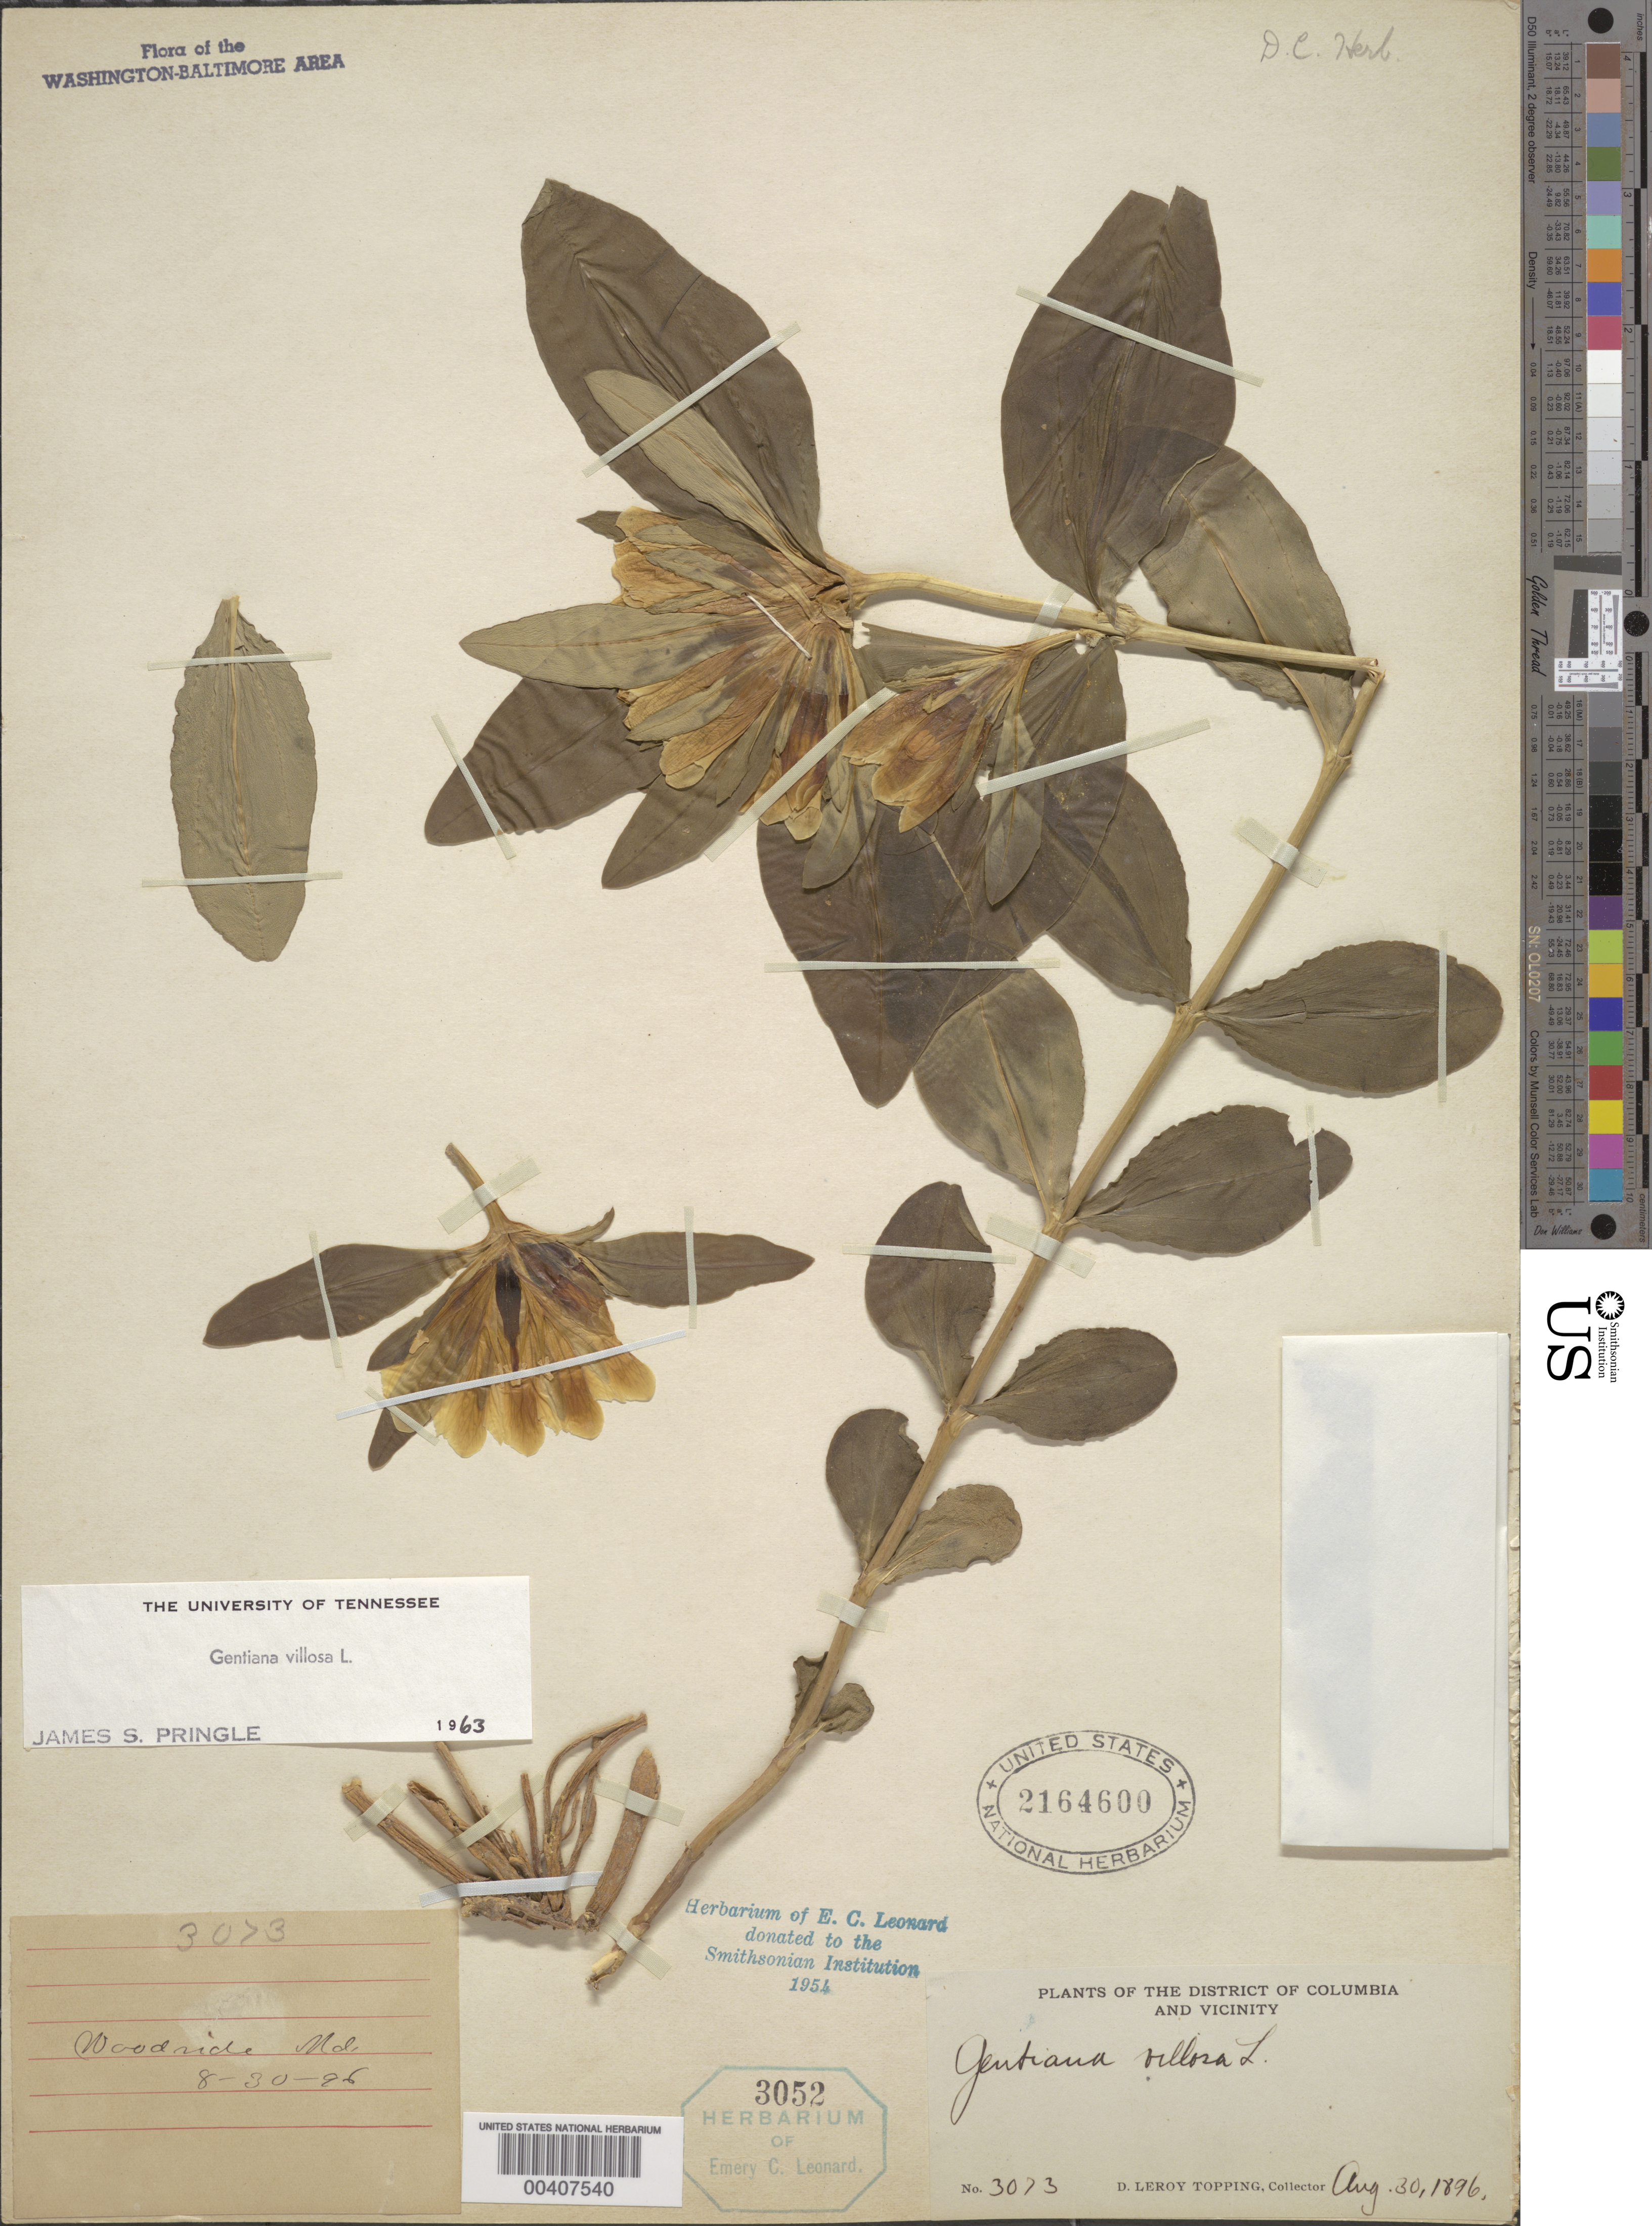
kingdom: Plantae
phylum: Tracheophyta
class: Magnoliopsida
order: Gentianales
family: Gentianaceae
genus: Gentiana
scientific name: Gentiana villosa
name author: L.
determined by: Pringle, J. S.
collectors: D. L. Topping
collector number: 3073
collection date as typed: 30 Aug 1896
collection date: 1896-08-30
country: United States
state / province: Maryland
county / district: Montgomery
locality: Woodside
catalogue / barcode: US 2164600